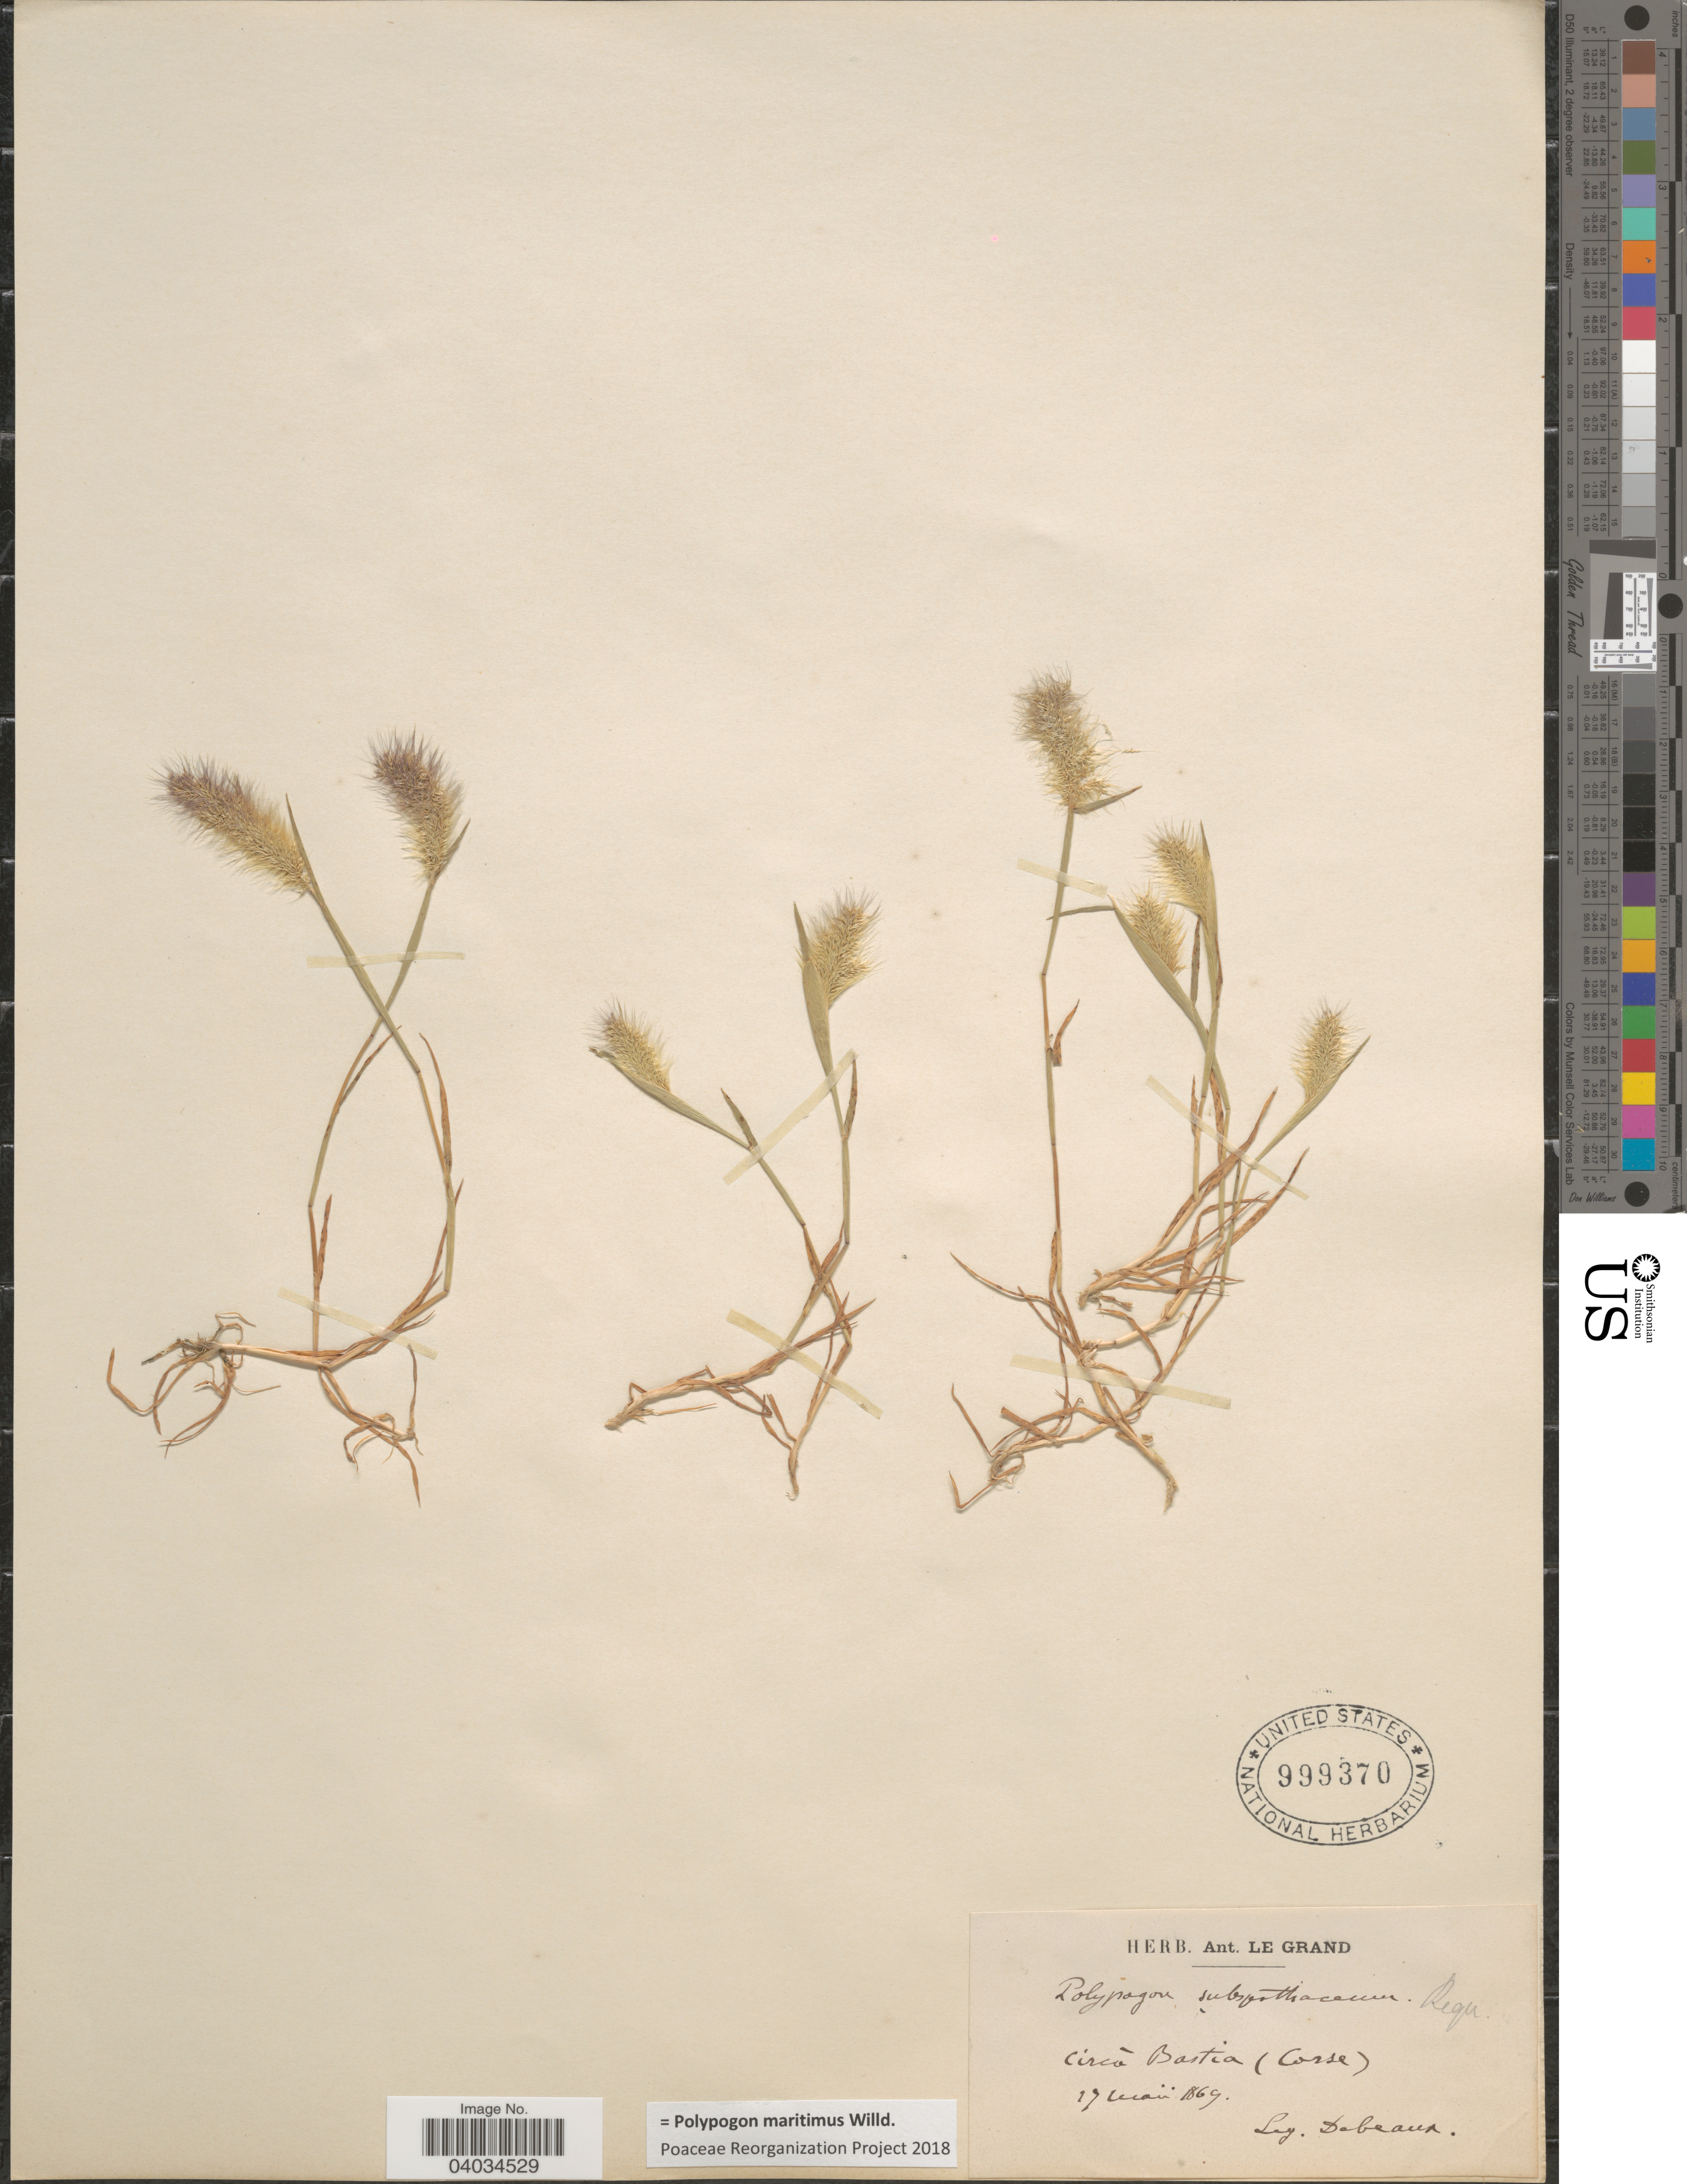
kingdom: Plantae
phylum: Tracheophyta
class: Liliopsida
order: Poales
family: Poaceae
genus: Polypogon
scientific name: Polypogon maritimus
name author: Willd.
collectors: -. Debeaux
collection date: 1869-05-17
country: France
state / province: Corsica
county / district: Haute-Corse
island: Corse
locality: Circá Bastia (Corse).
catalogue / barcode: US 999370